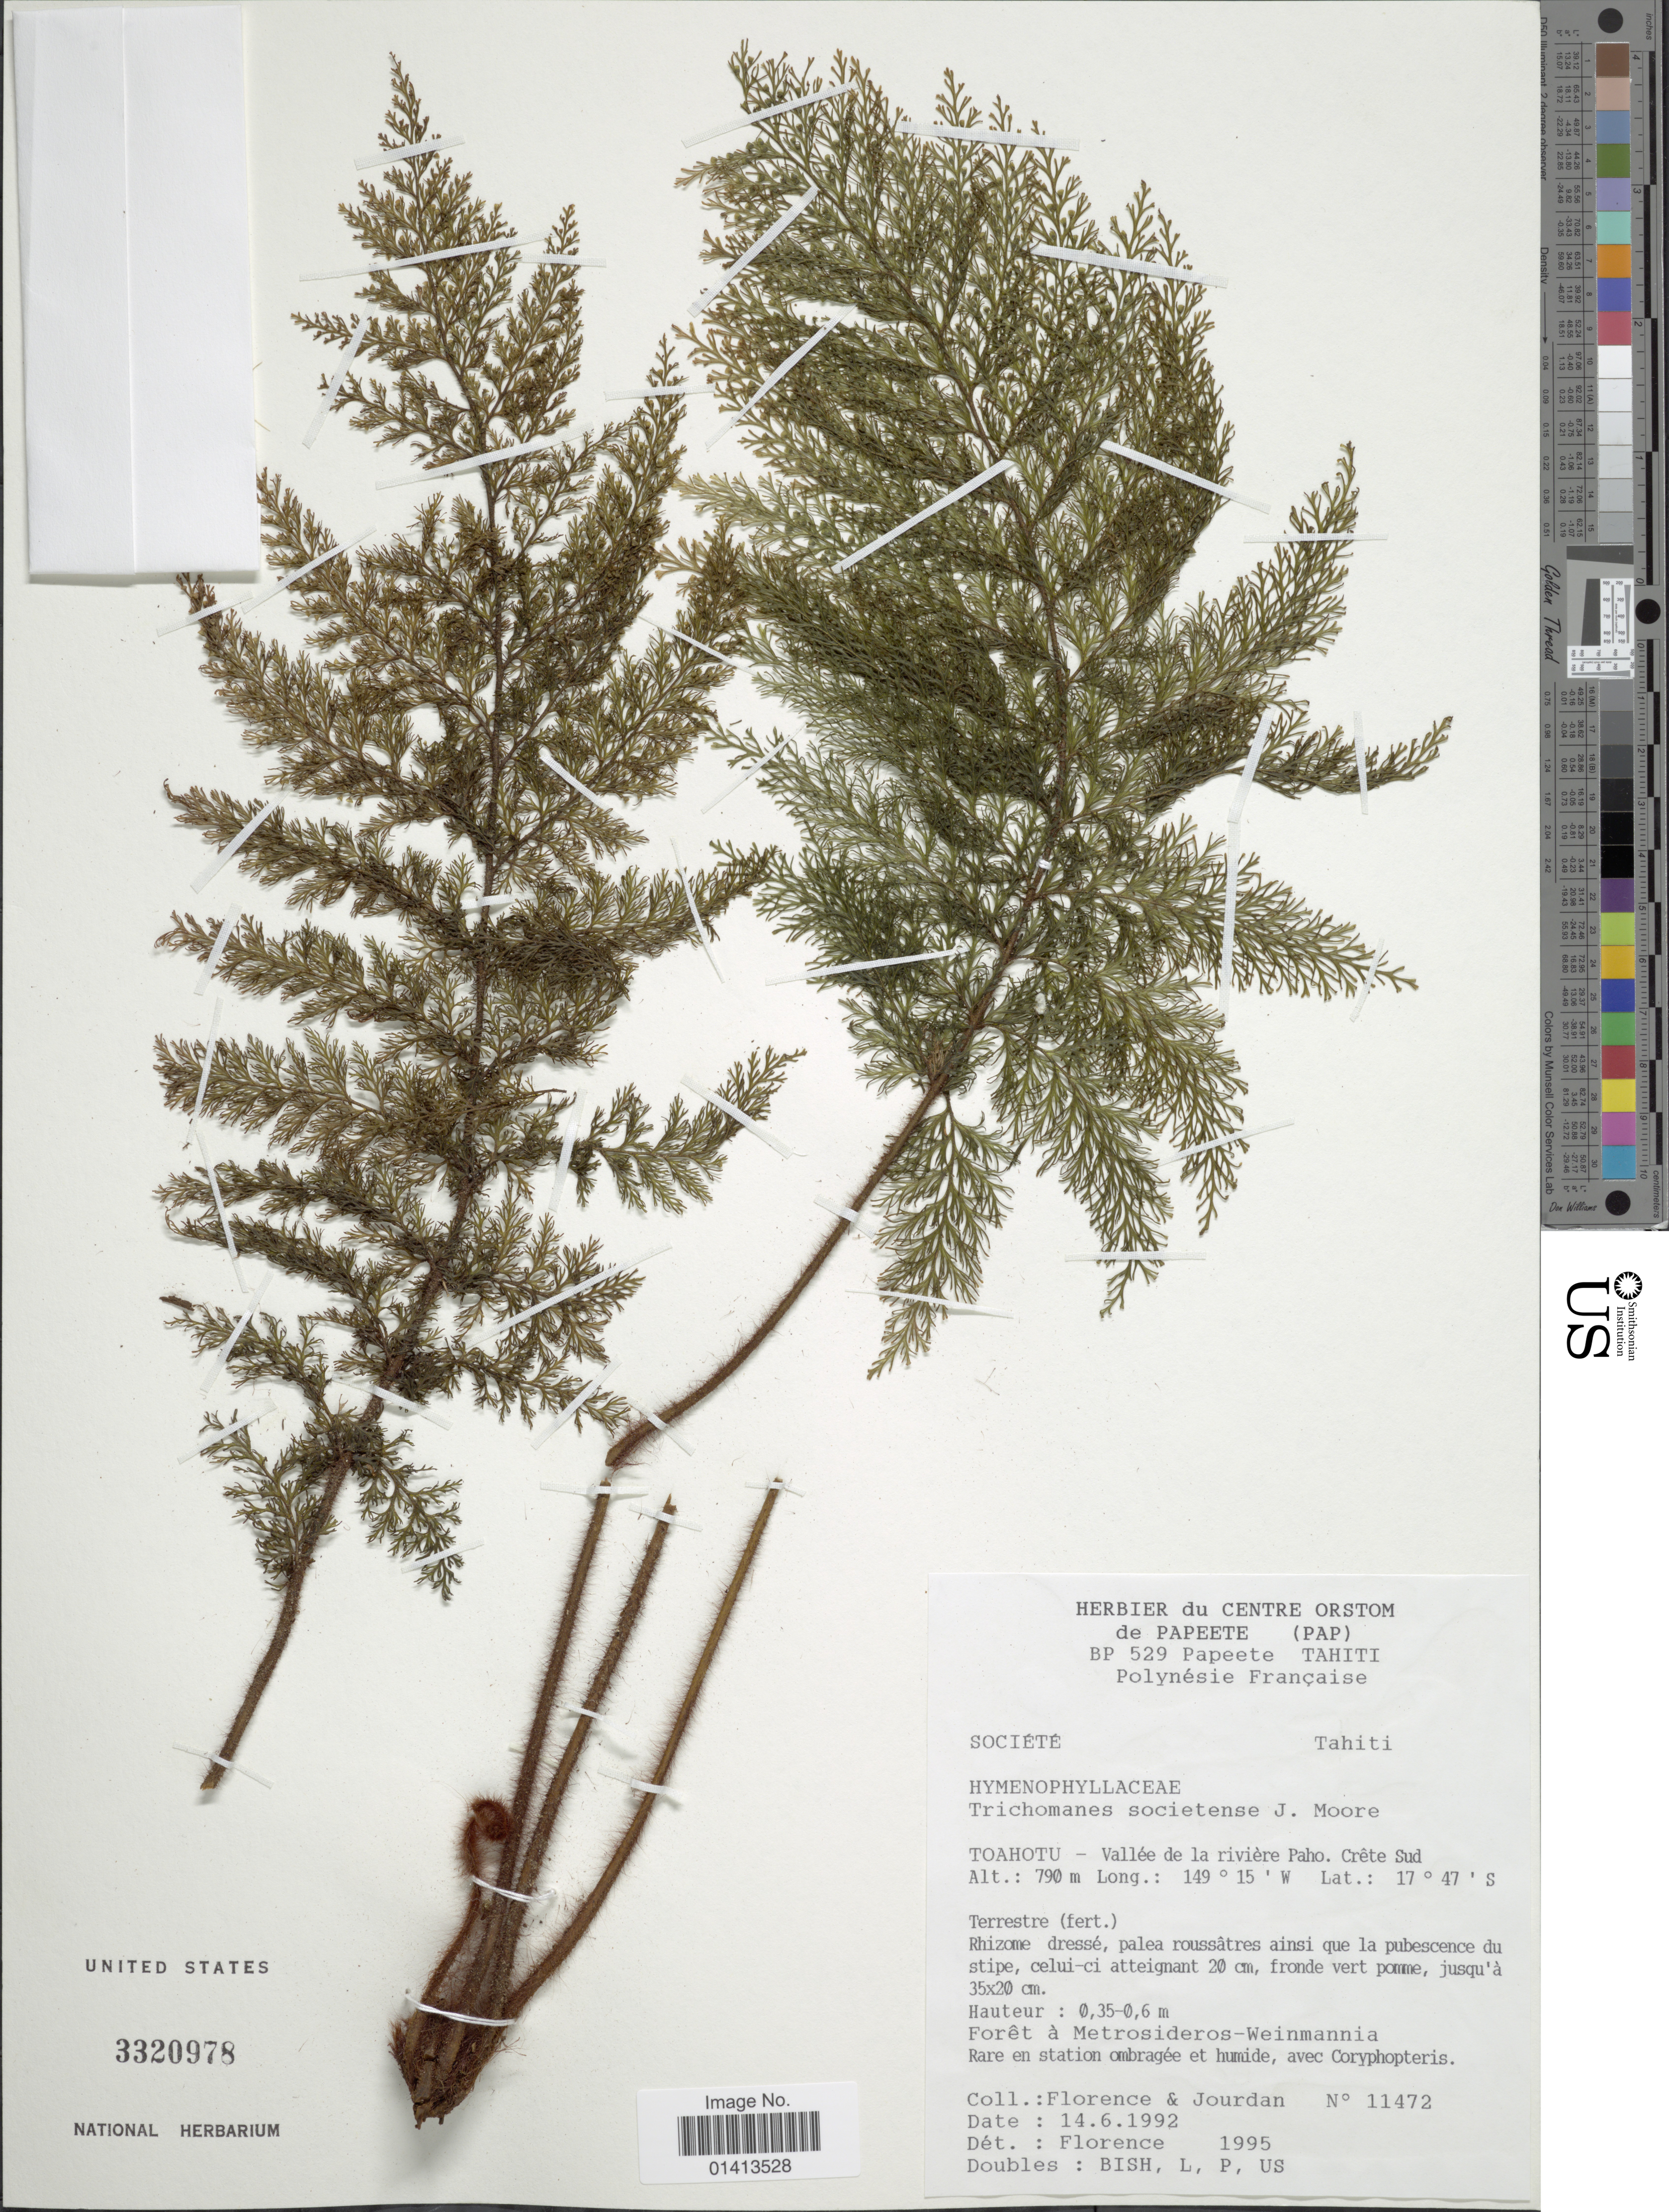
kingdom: Plantae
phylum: Tracheophyta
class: Polypodiopsida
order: Hymenophyllales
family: Hymenophyllaceae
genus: Crepidomanes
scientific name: Crepidomanes samoense (C. Chr.) comb. ined., 2015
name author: (C. Chr.)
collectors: -. Florence & Jourdan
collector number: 11472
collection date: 1992-06-14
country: French Polynesia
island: Tahiti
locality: Tahiti, Toahotu - Vallée de la rivière Paho Crête Sud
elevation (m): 790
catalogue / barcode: US 3320978